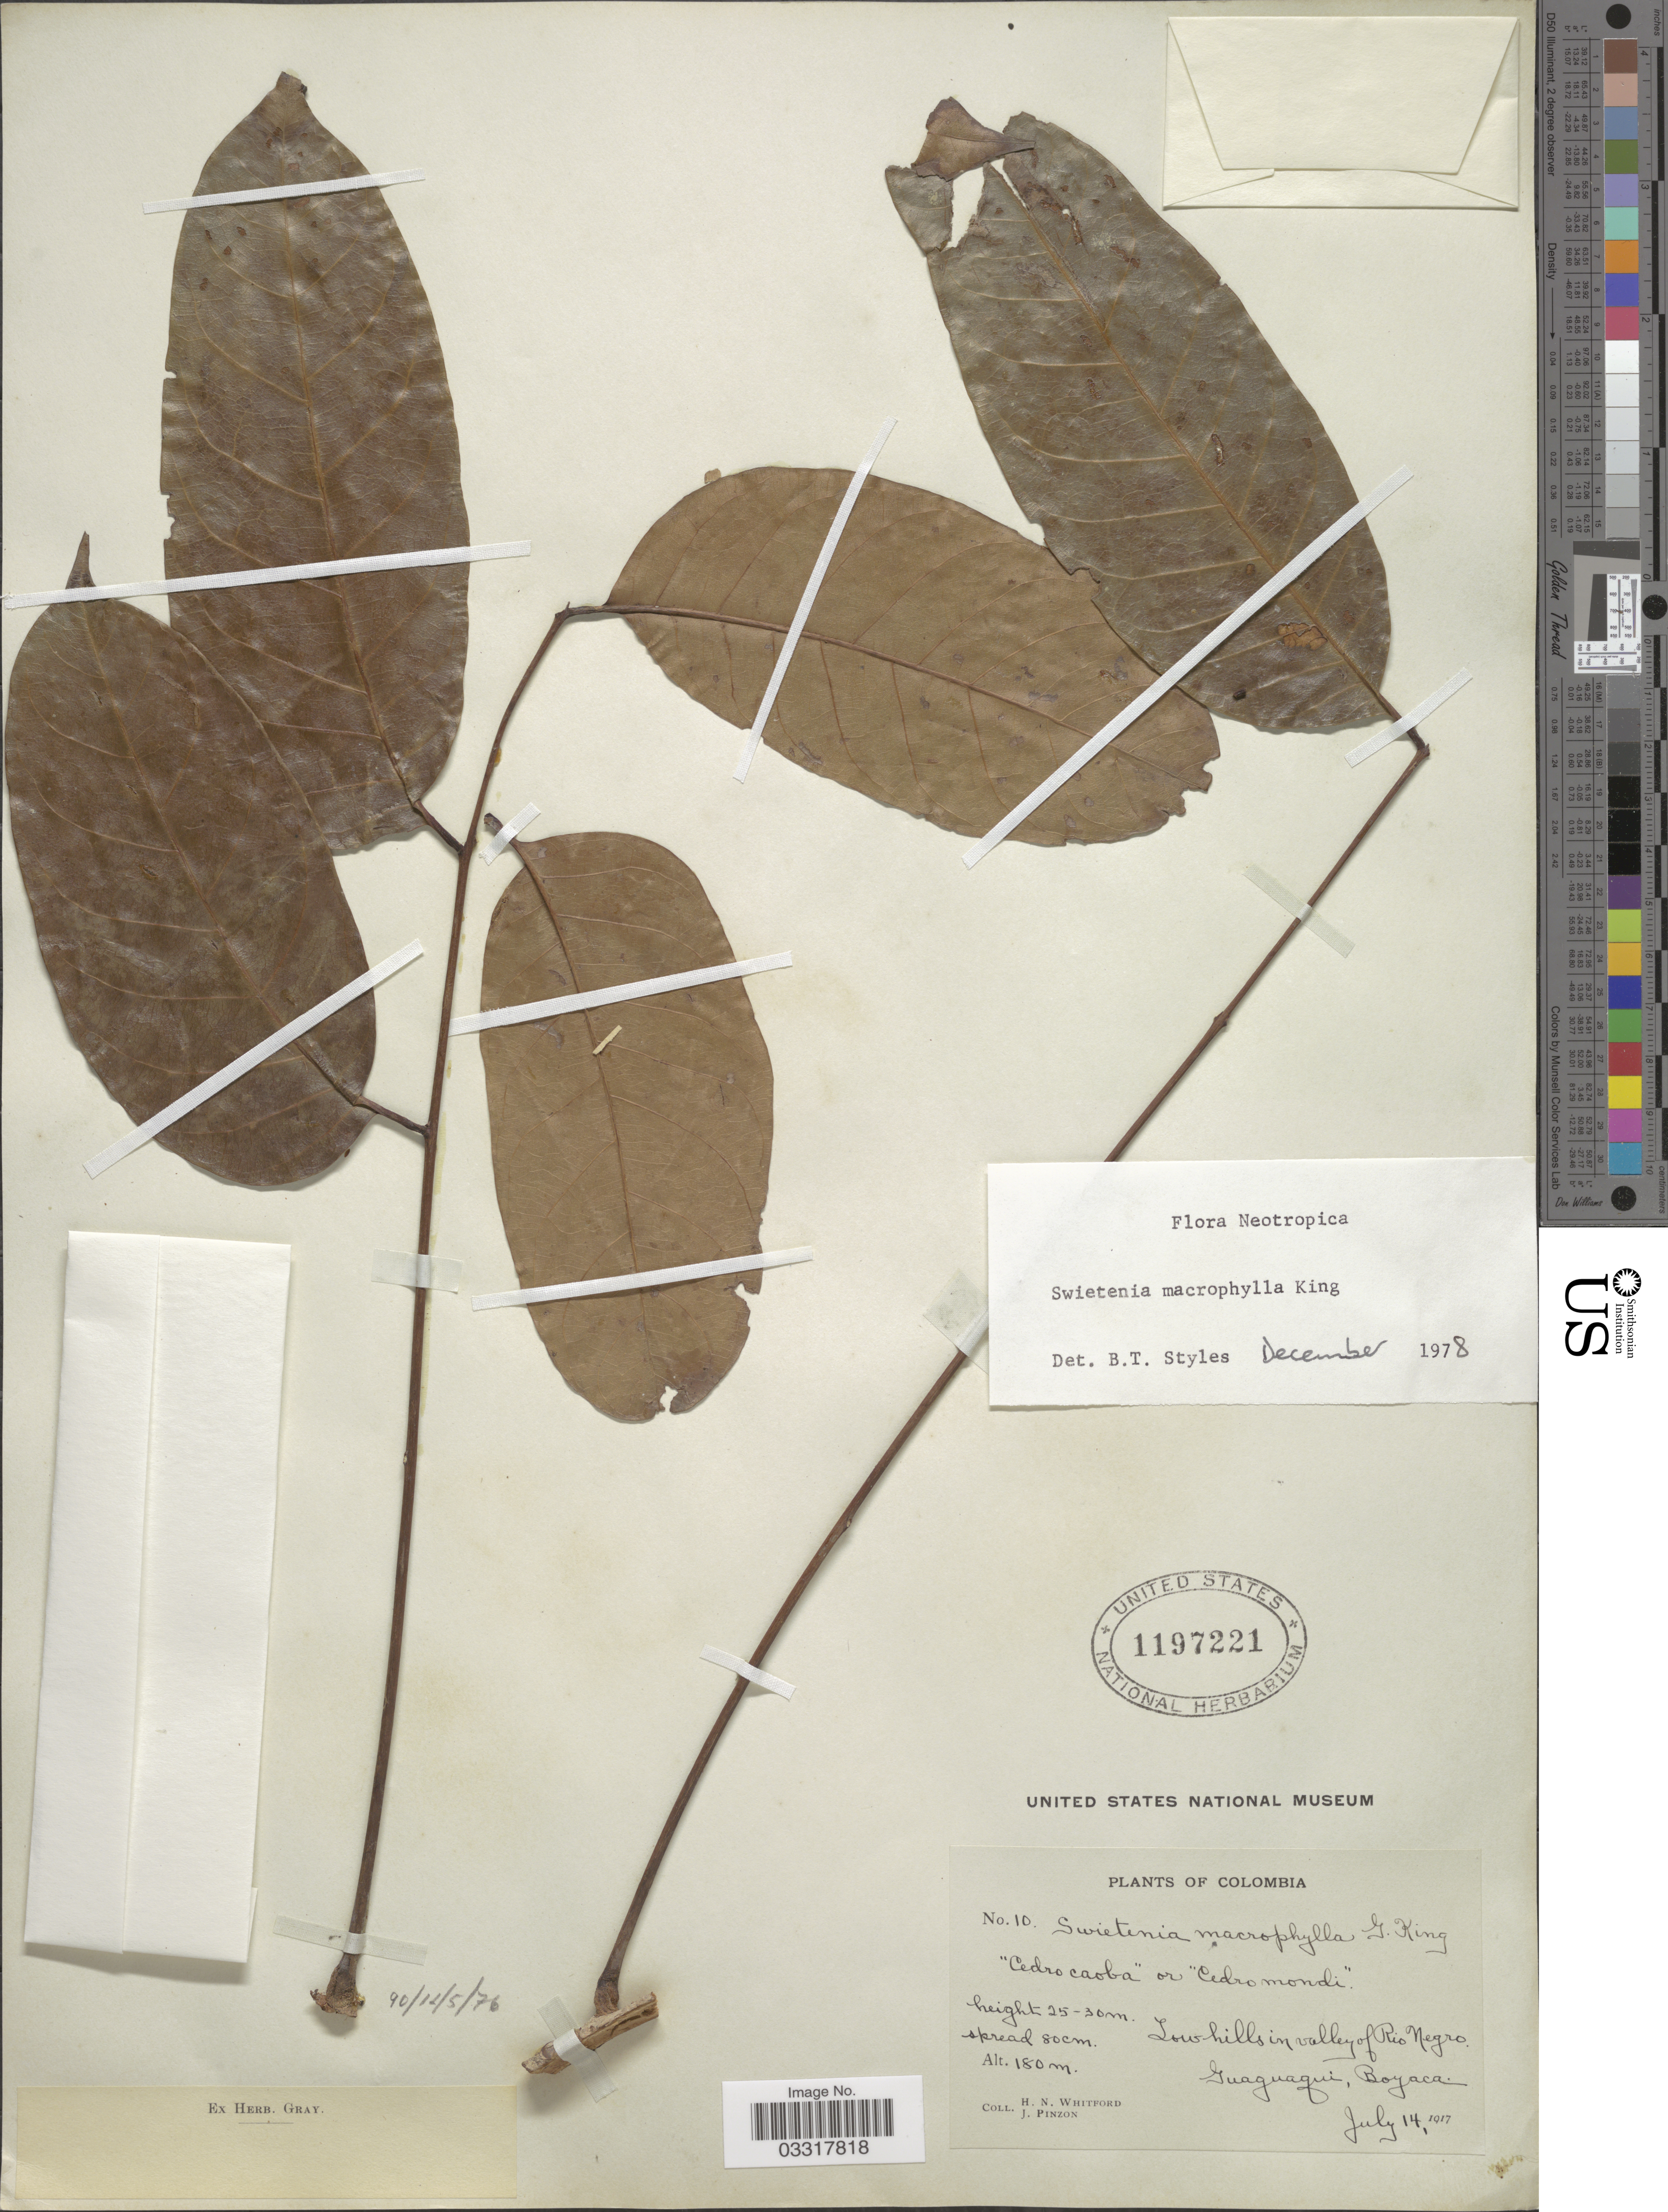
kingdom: Plantae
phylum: Tracheophyta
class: Magnoliopsida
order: Sapindales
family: Meliaceae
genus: Swietenia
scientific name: Swietenia macrophylla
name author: King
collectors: H. N. Whitford & J. Pinzon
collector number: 10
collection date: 1917-07-14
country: Colombia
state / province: Boyacá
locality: Low hills in valley of Rio Negro. Guaguagui.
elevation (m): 180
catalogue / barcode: US 1197221